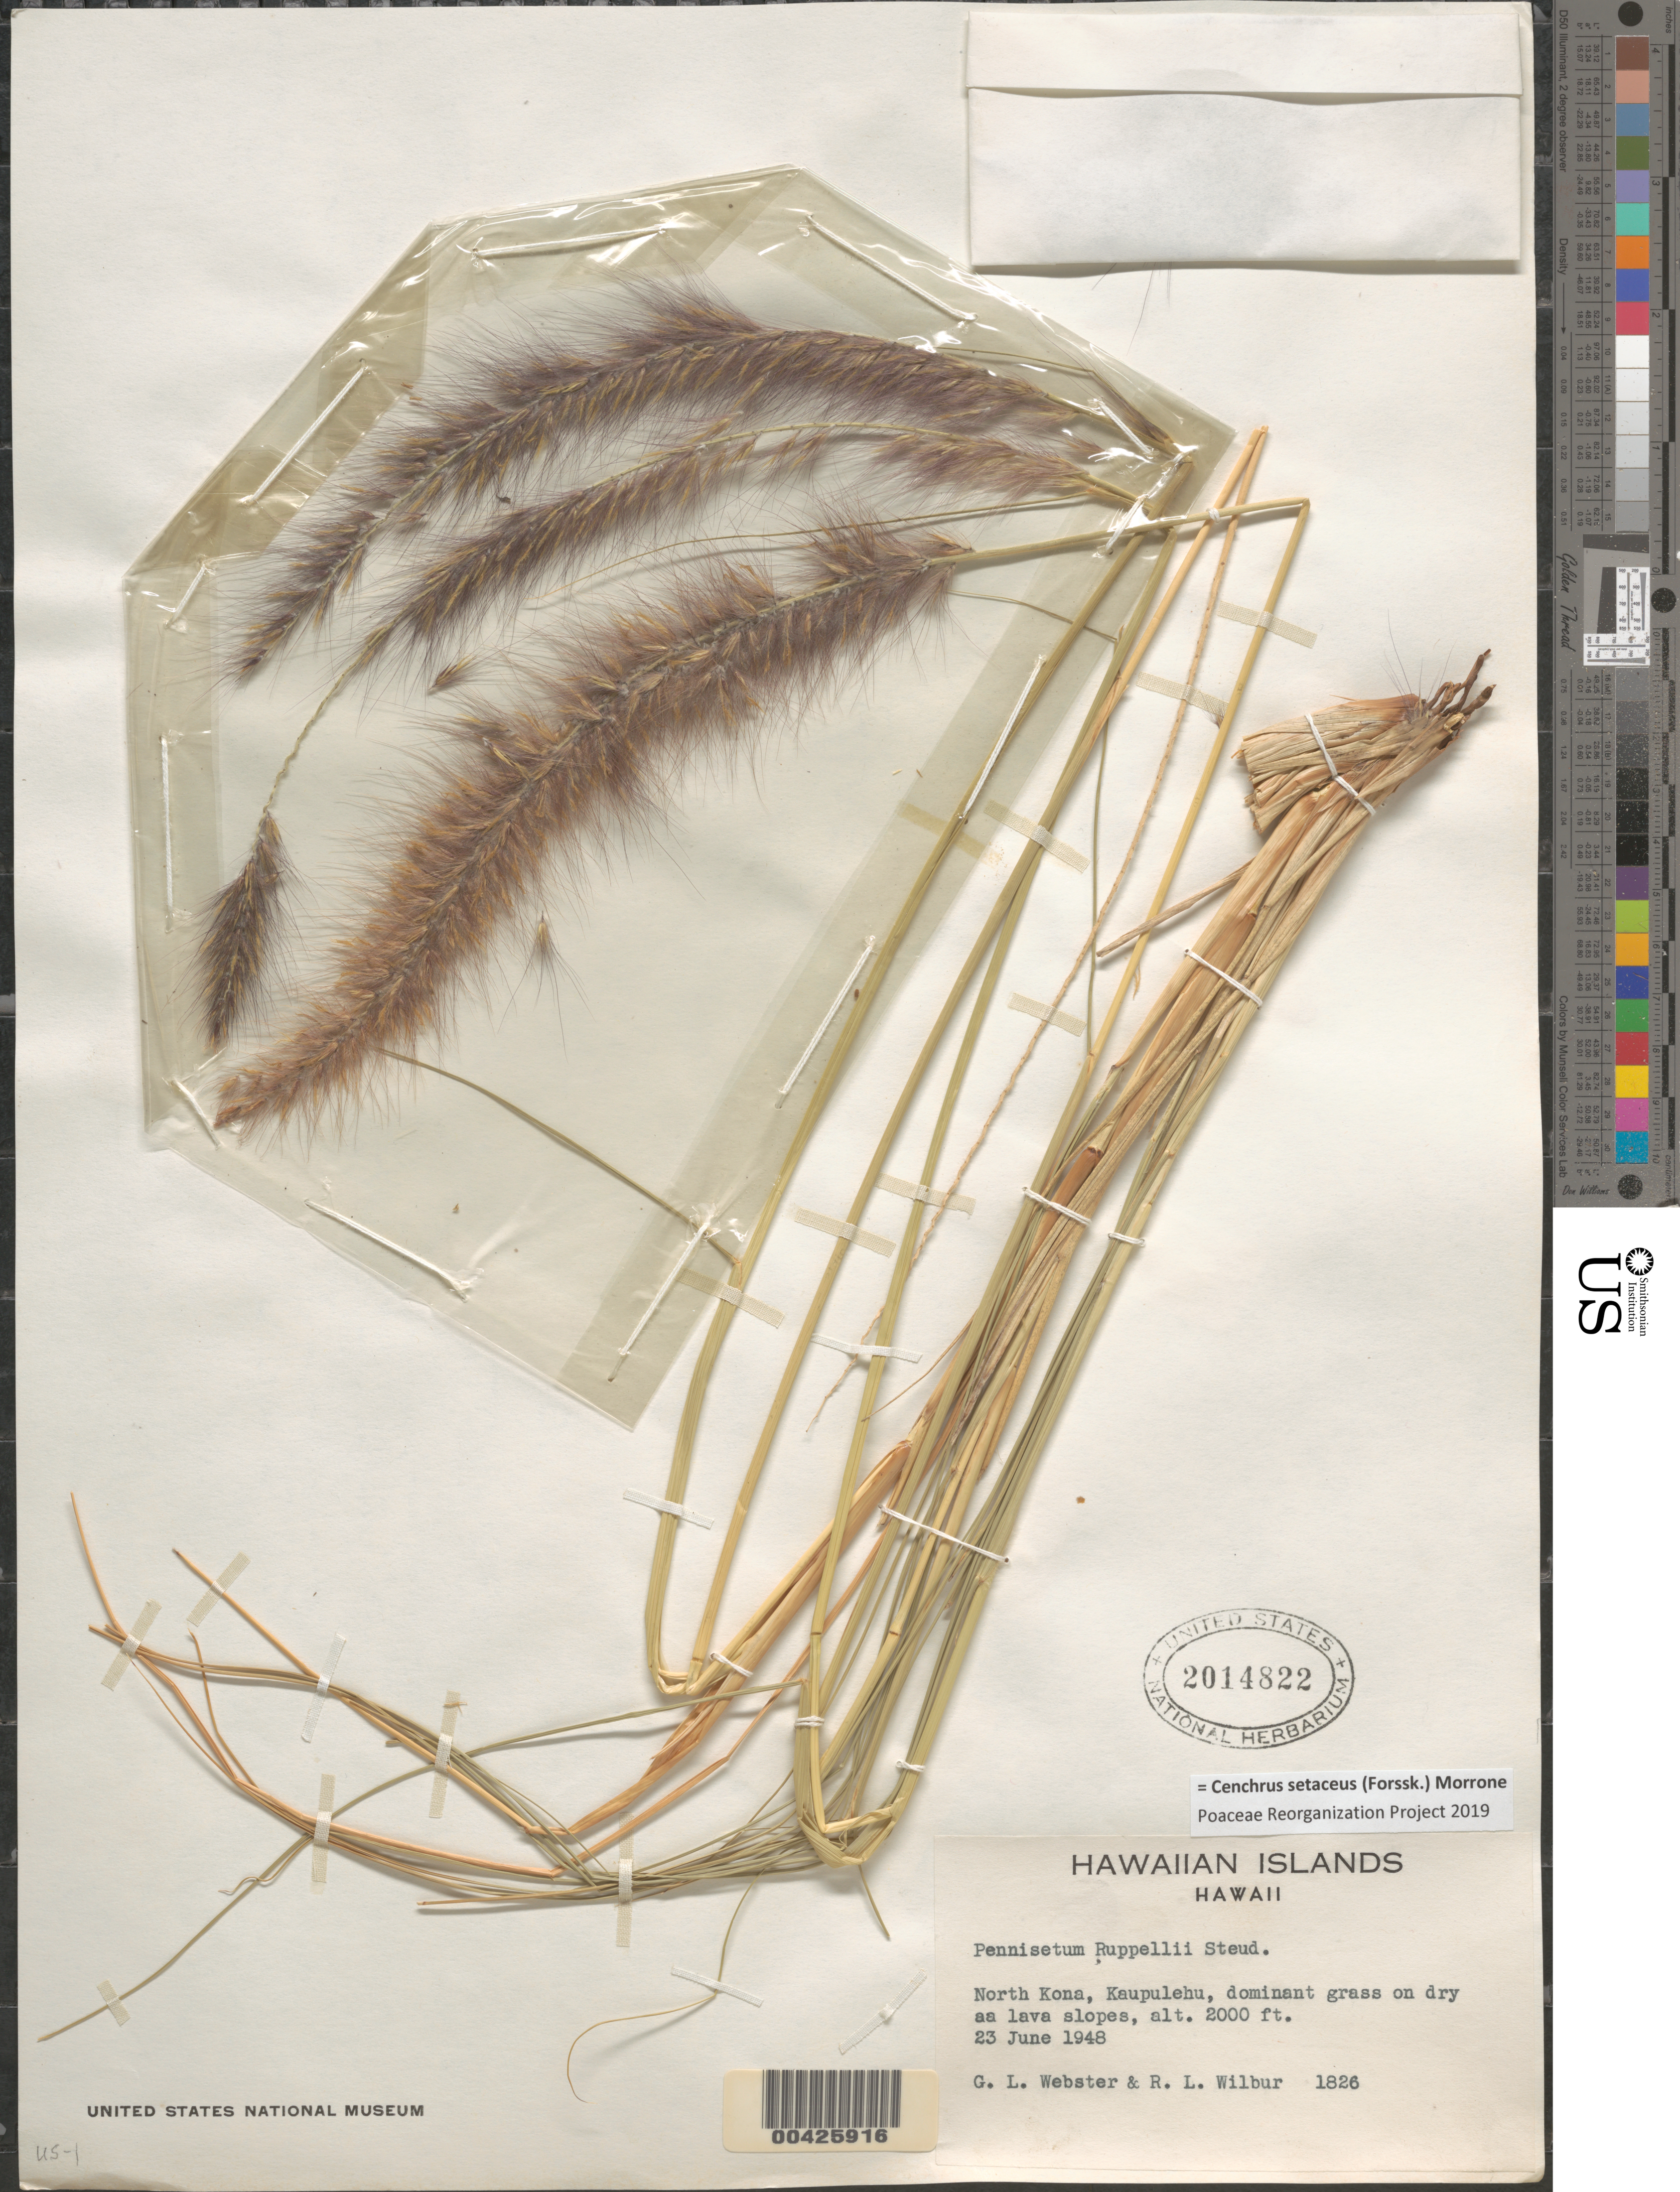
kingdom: Plantae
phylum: Tracheophyta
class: Liliopsida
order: Poales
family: Poaceae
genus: Cenchrus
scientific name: Cenchrus setaceus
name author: (Forssk.) Morrone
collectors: G. L. Webster & R. L. Wilbur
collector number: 1826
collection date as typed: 23 Jun 1948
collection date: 1948-06-23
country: United States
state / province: Hawaii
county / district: Hawaii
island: Hawaii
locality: North Kona, Kaupulehu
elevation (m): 610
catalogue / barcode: US 2014822